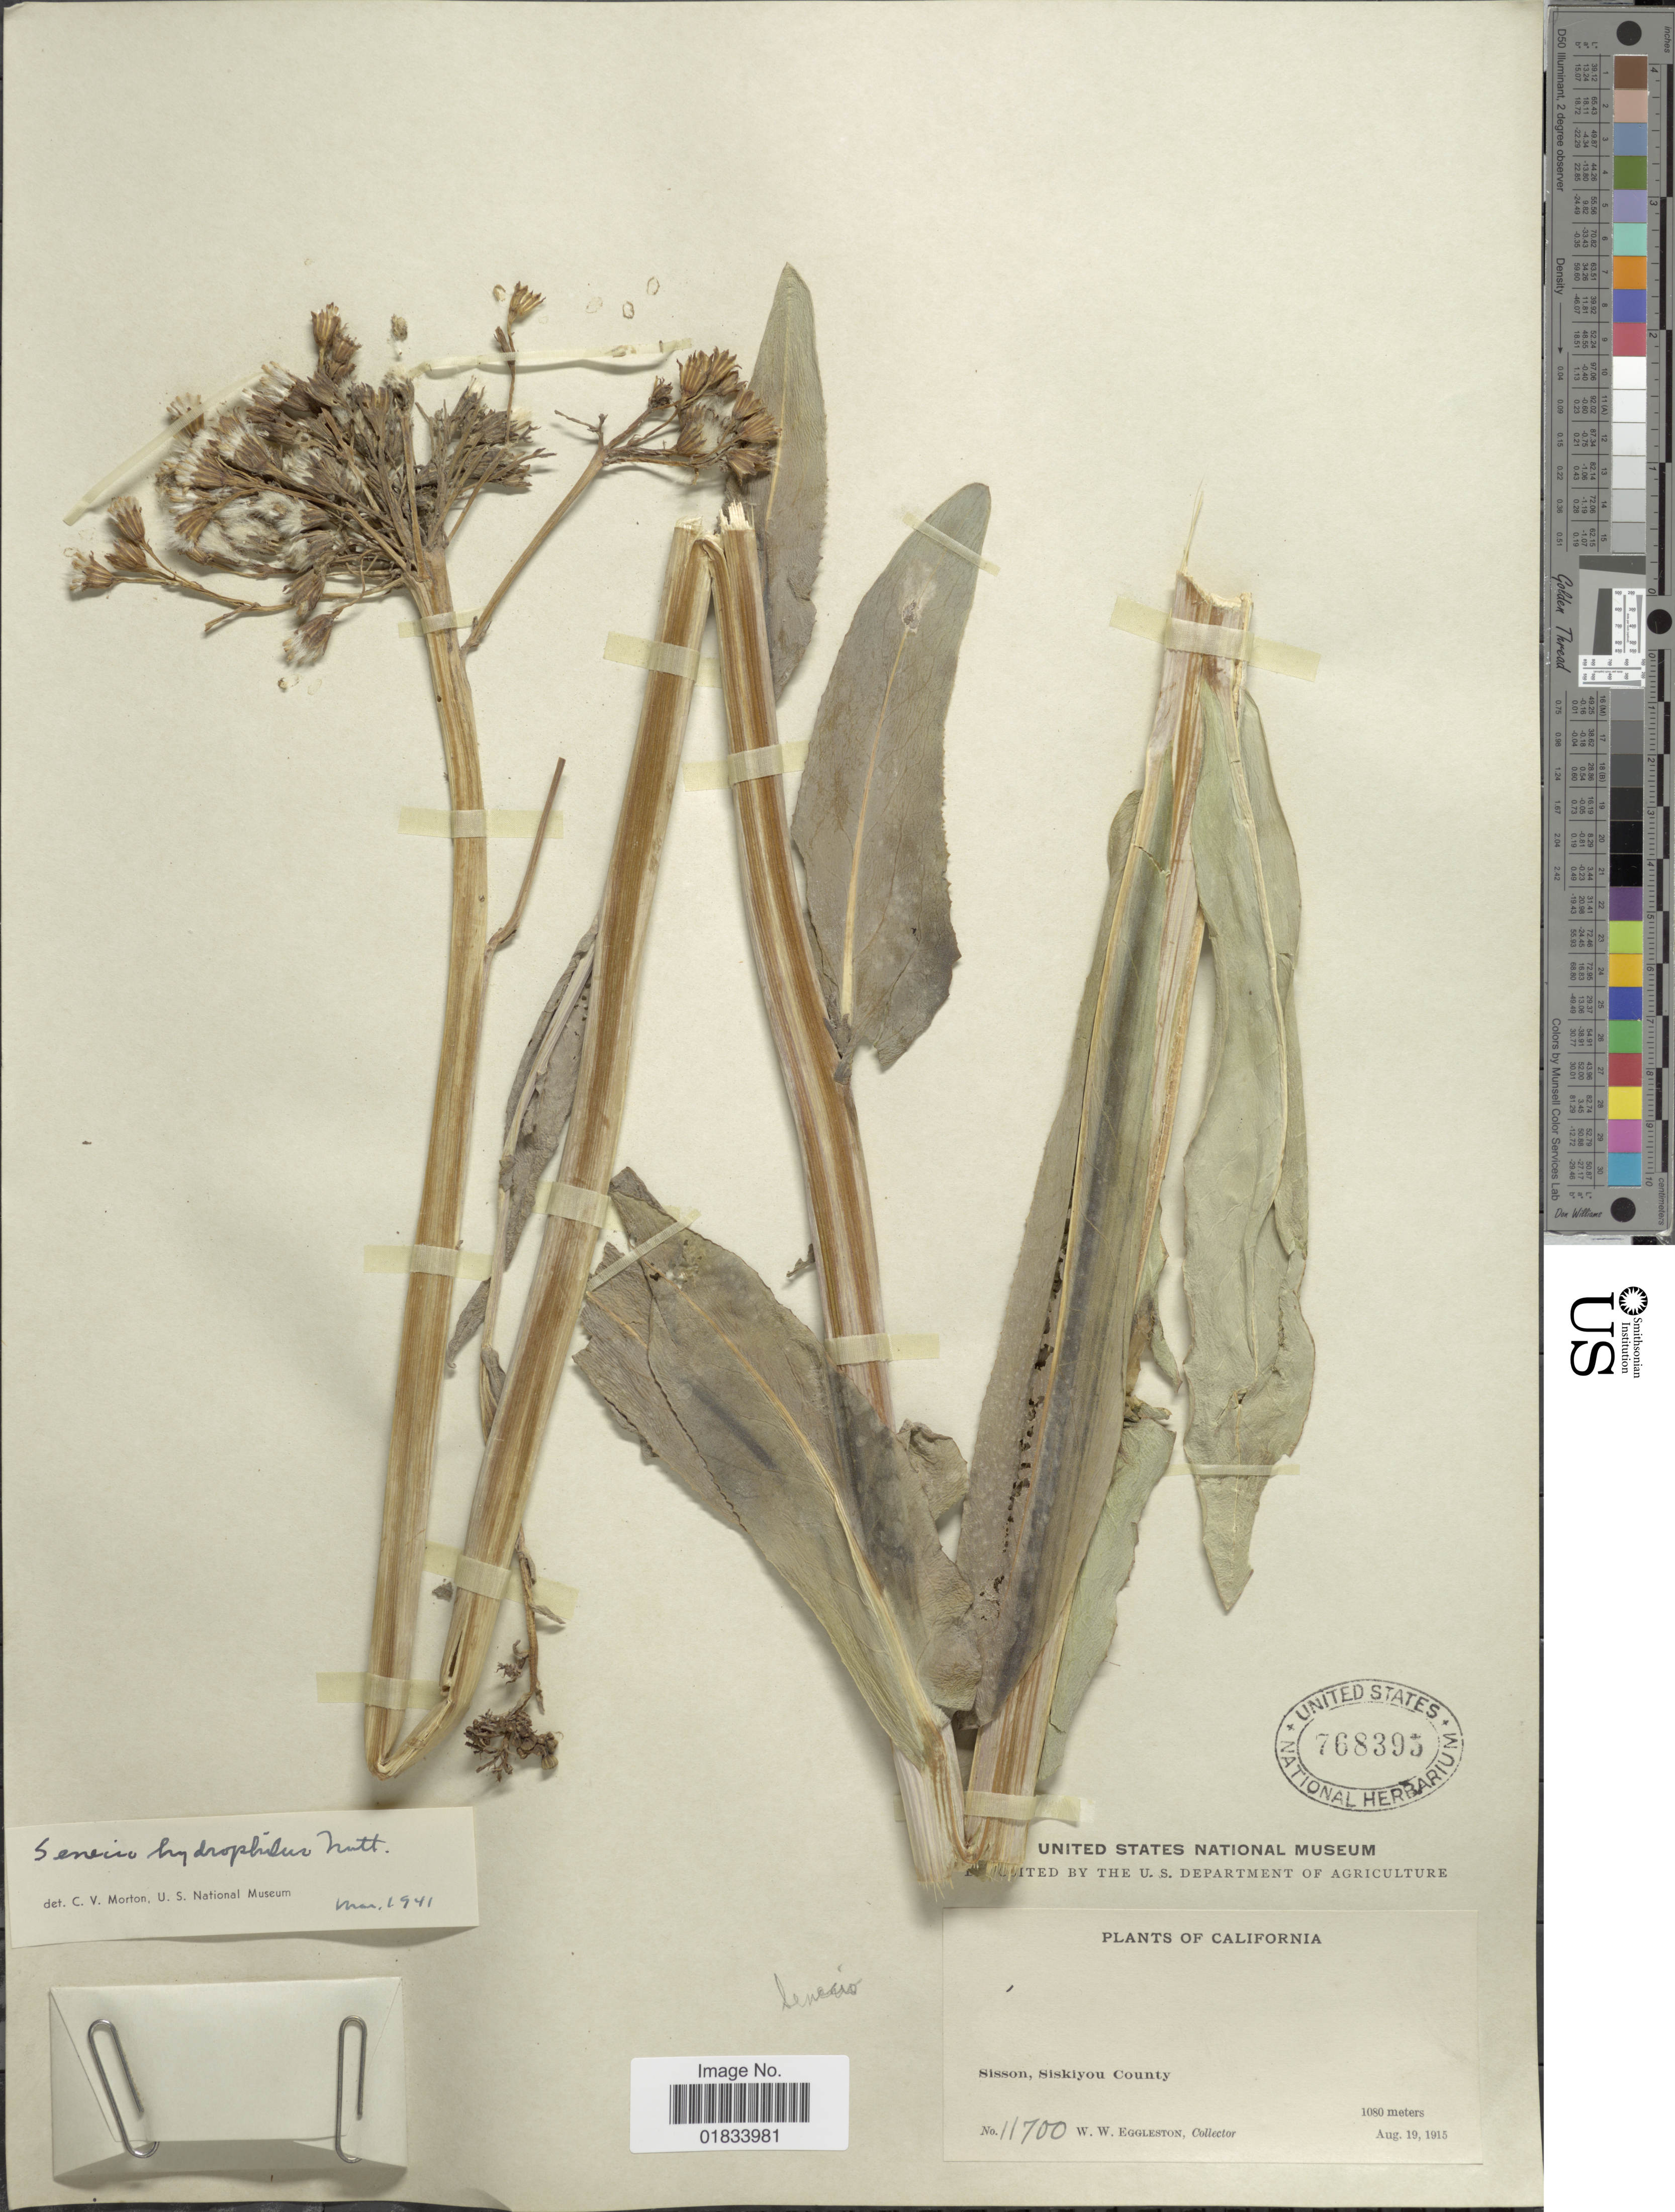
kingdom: Plantae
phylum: Tracheophyta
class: Magnoliopsida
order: Asterales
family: Asteraceae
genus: Senecio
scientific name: Senecio hydrophilus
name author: Nutt.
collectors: W. W. Eggleston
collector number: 11700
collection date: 1915-08-19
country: United States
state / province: California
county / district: Siskiyou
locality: Sisson, Siskiyou County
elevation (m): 1080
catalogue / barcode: US 768393